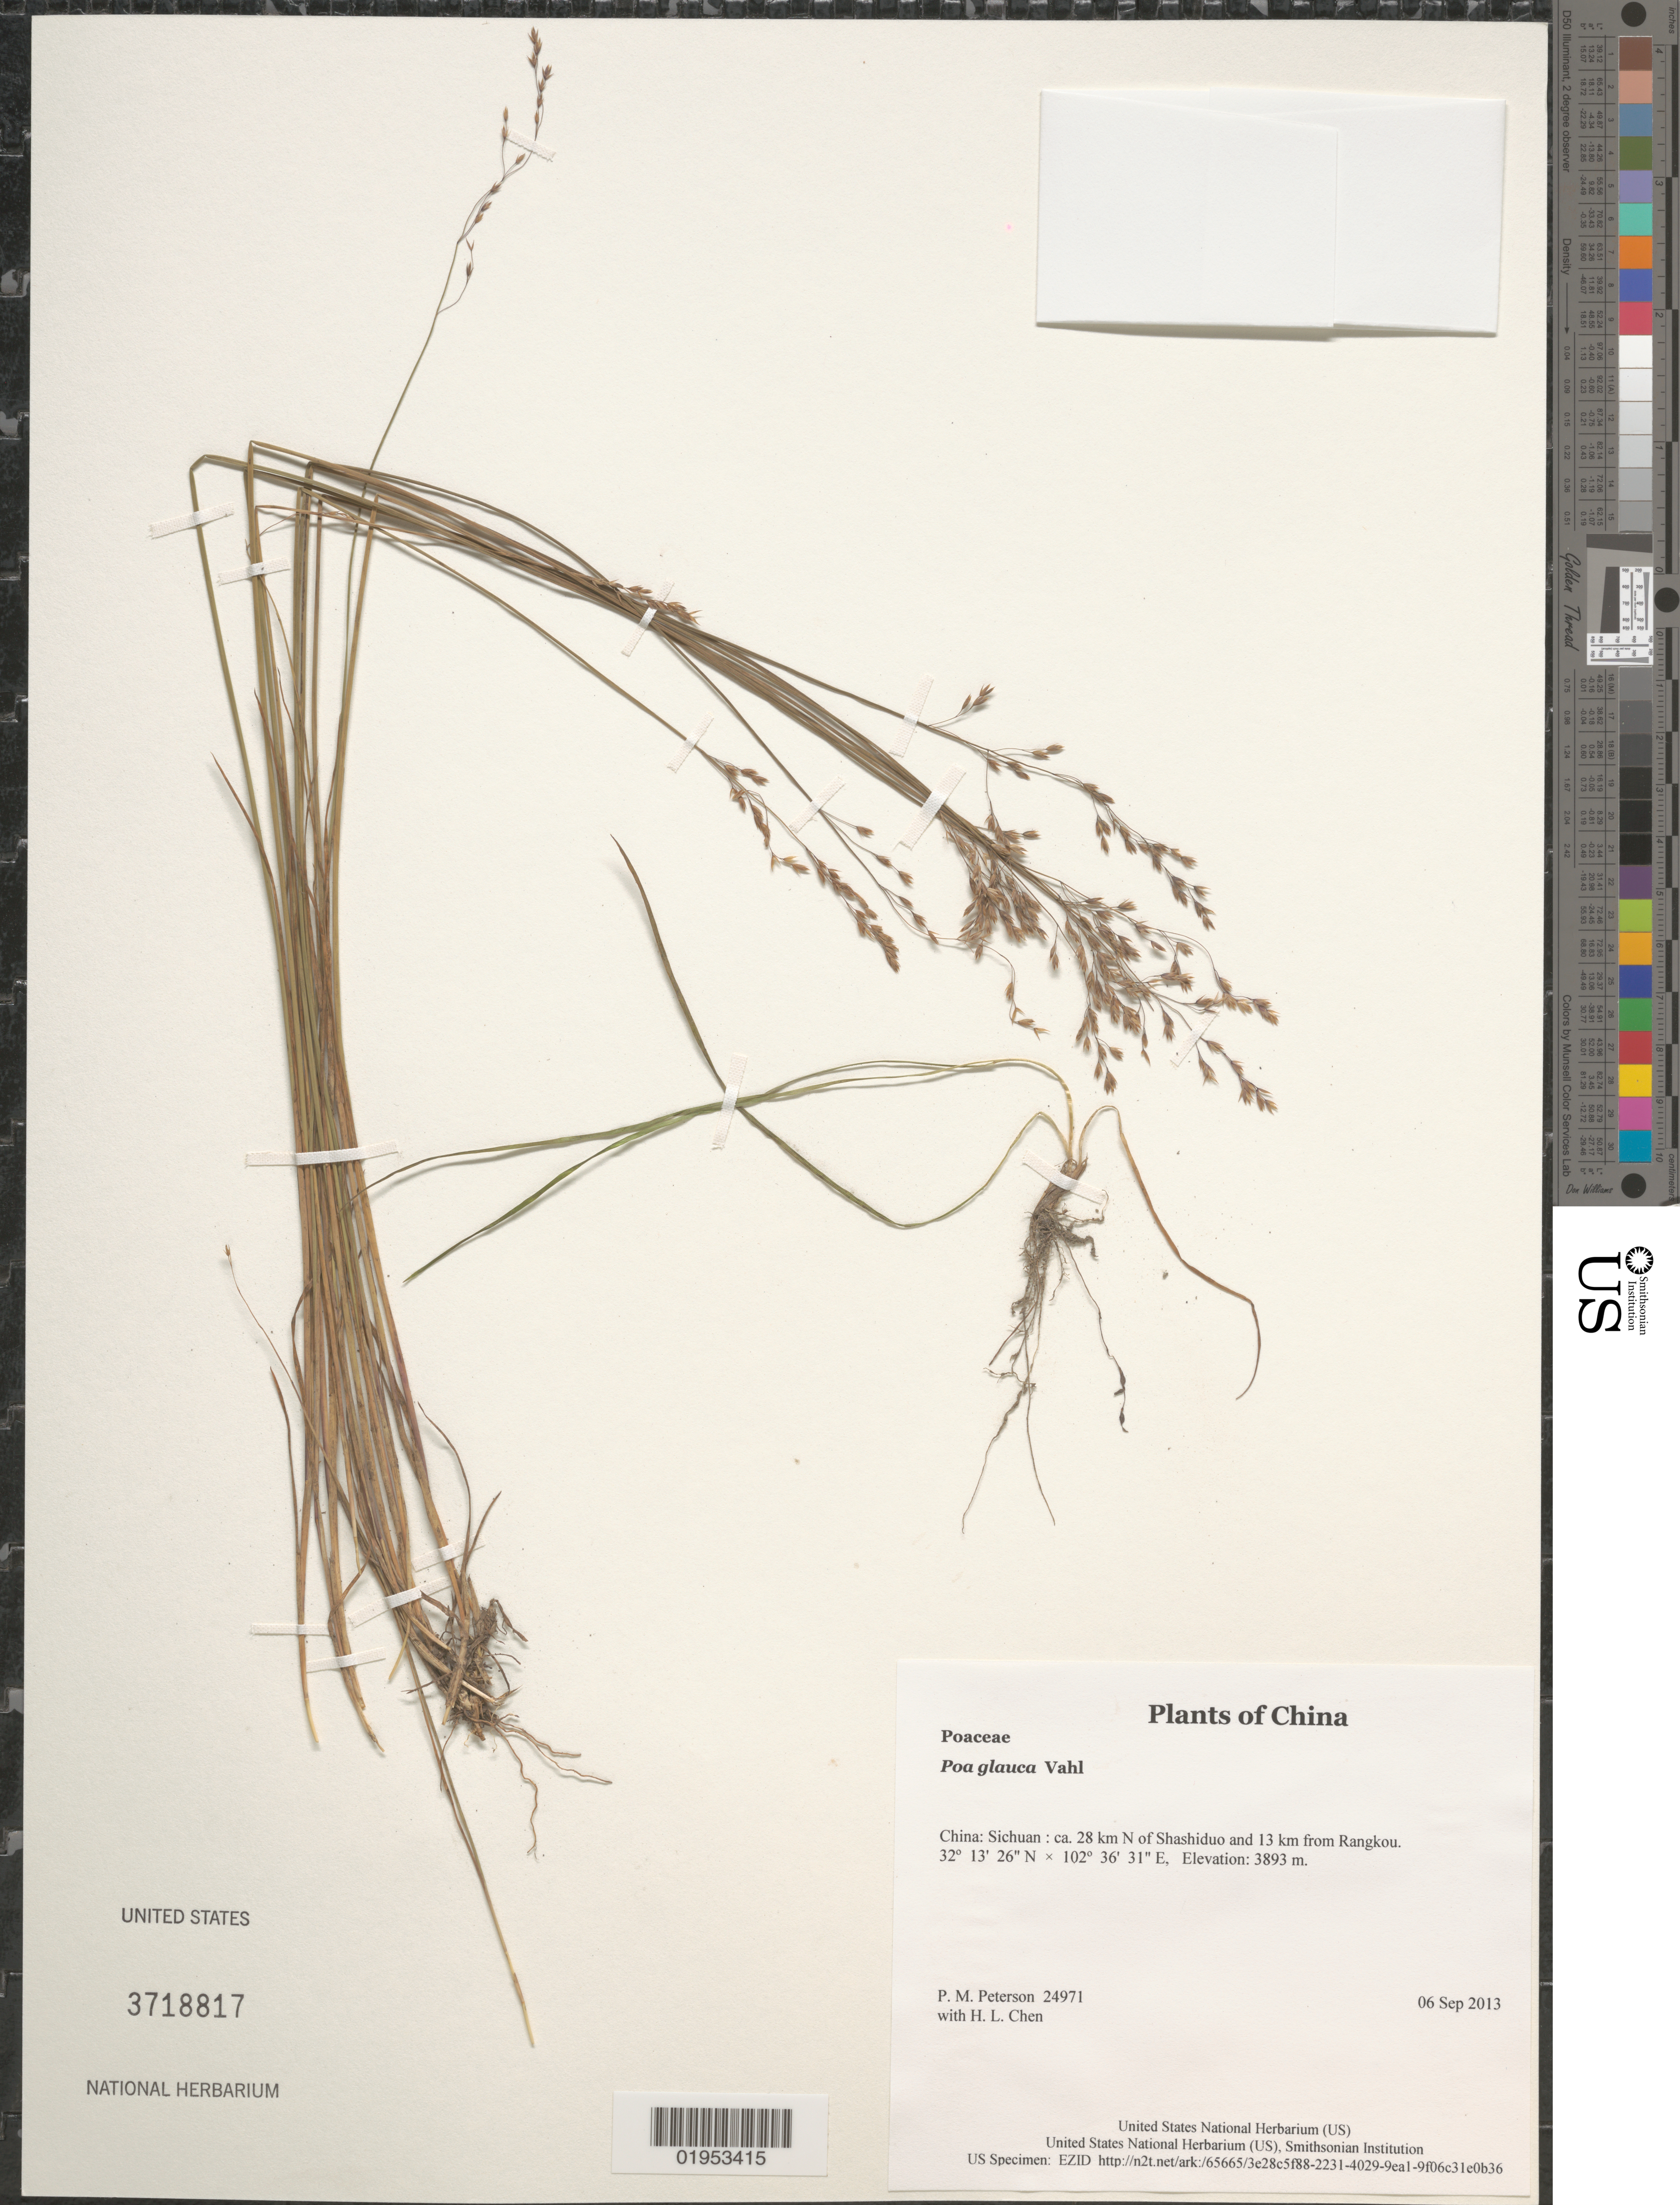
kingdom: Plantae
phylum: Tracheophyta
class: Liliopsida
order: Poales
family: Poaceae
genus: Poa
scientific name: Poa glauca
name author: Vahl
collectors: P. M. Peterson & H. L. Chen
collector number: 24971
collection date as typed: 6 Sep 2013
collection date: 2013-09-06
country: China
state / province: Sichuan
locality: ca. 28 km N of Shashiduo and 13 km from Rangkou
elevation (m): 3893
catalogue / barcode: US 3718817